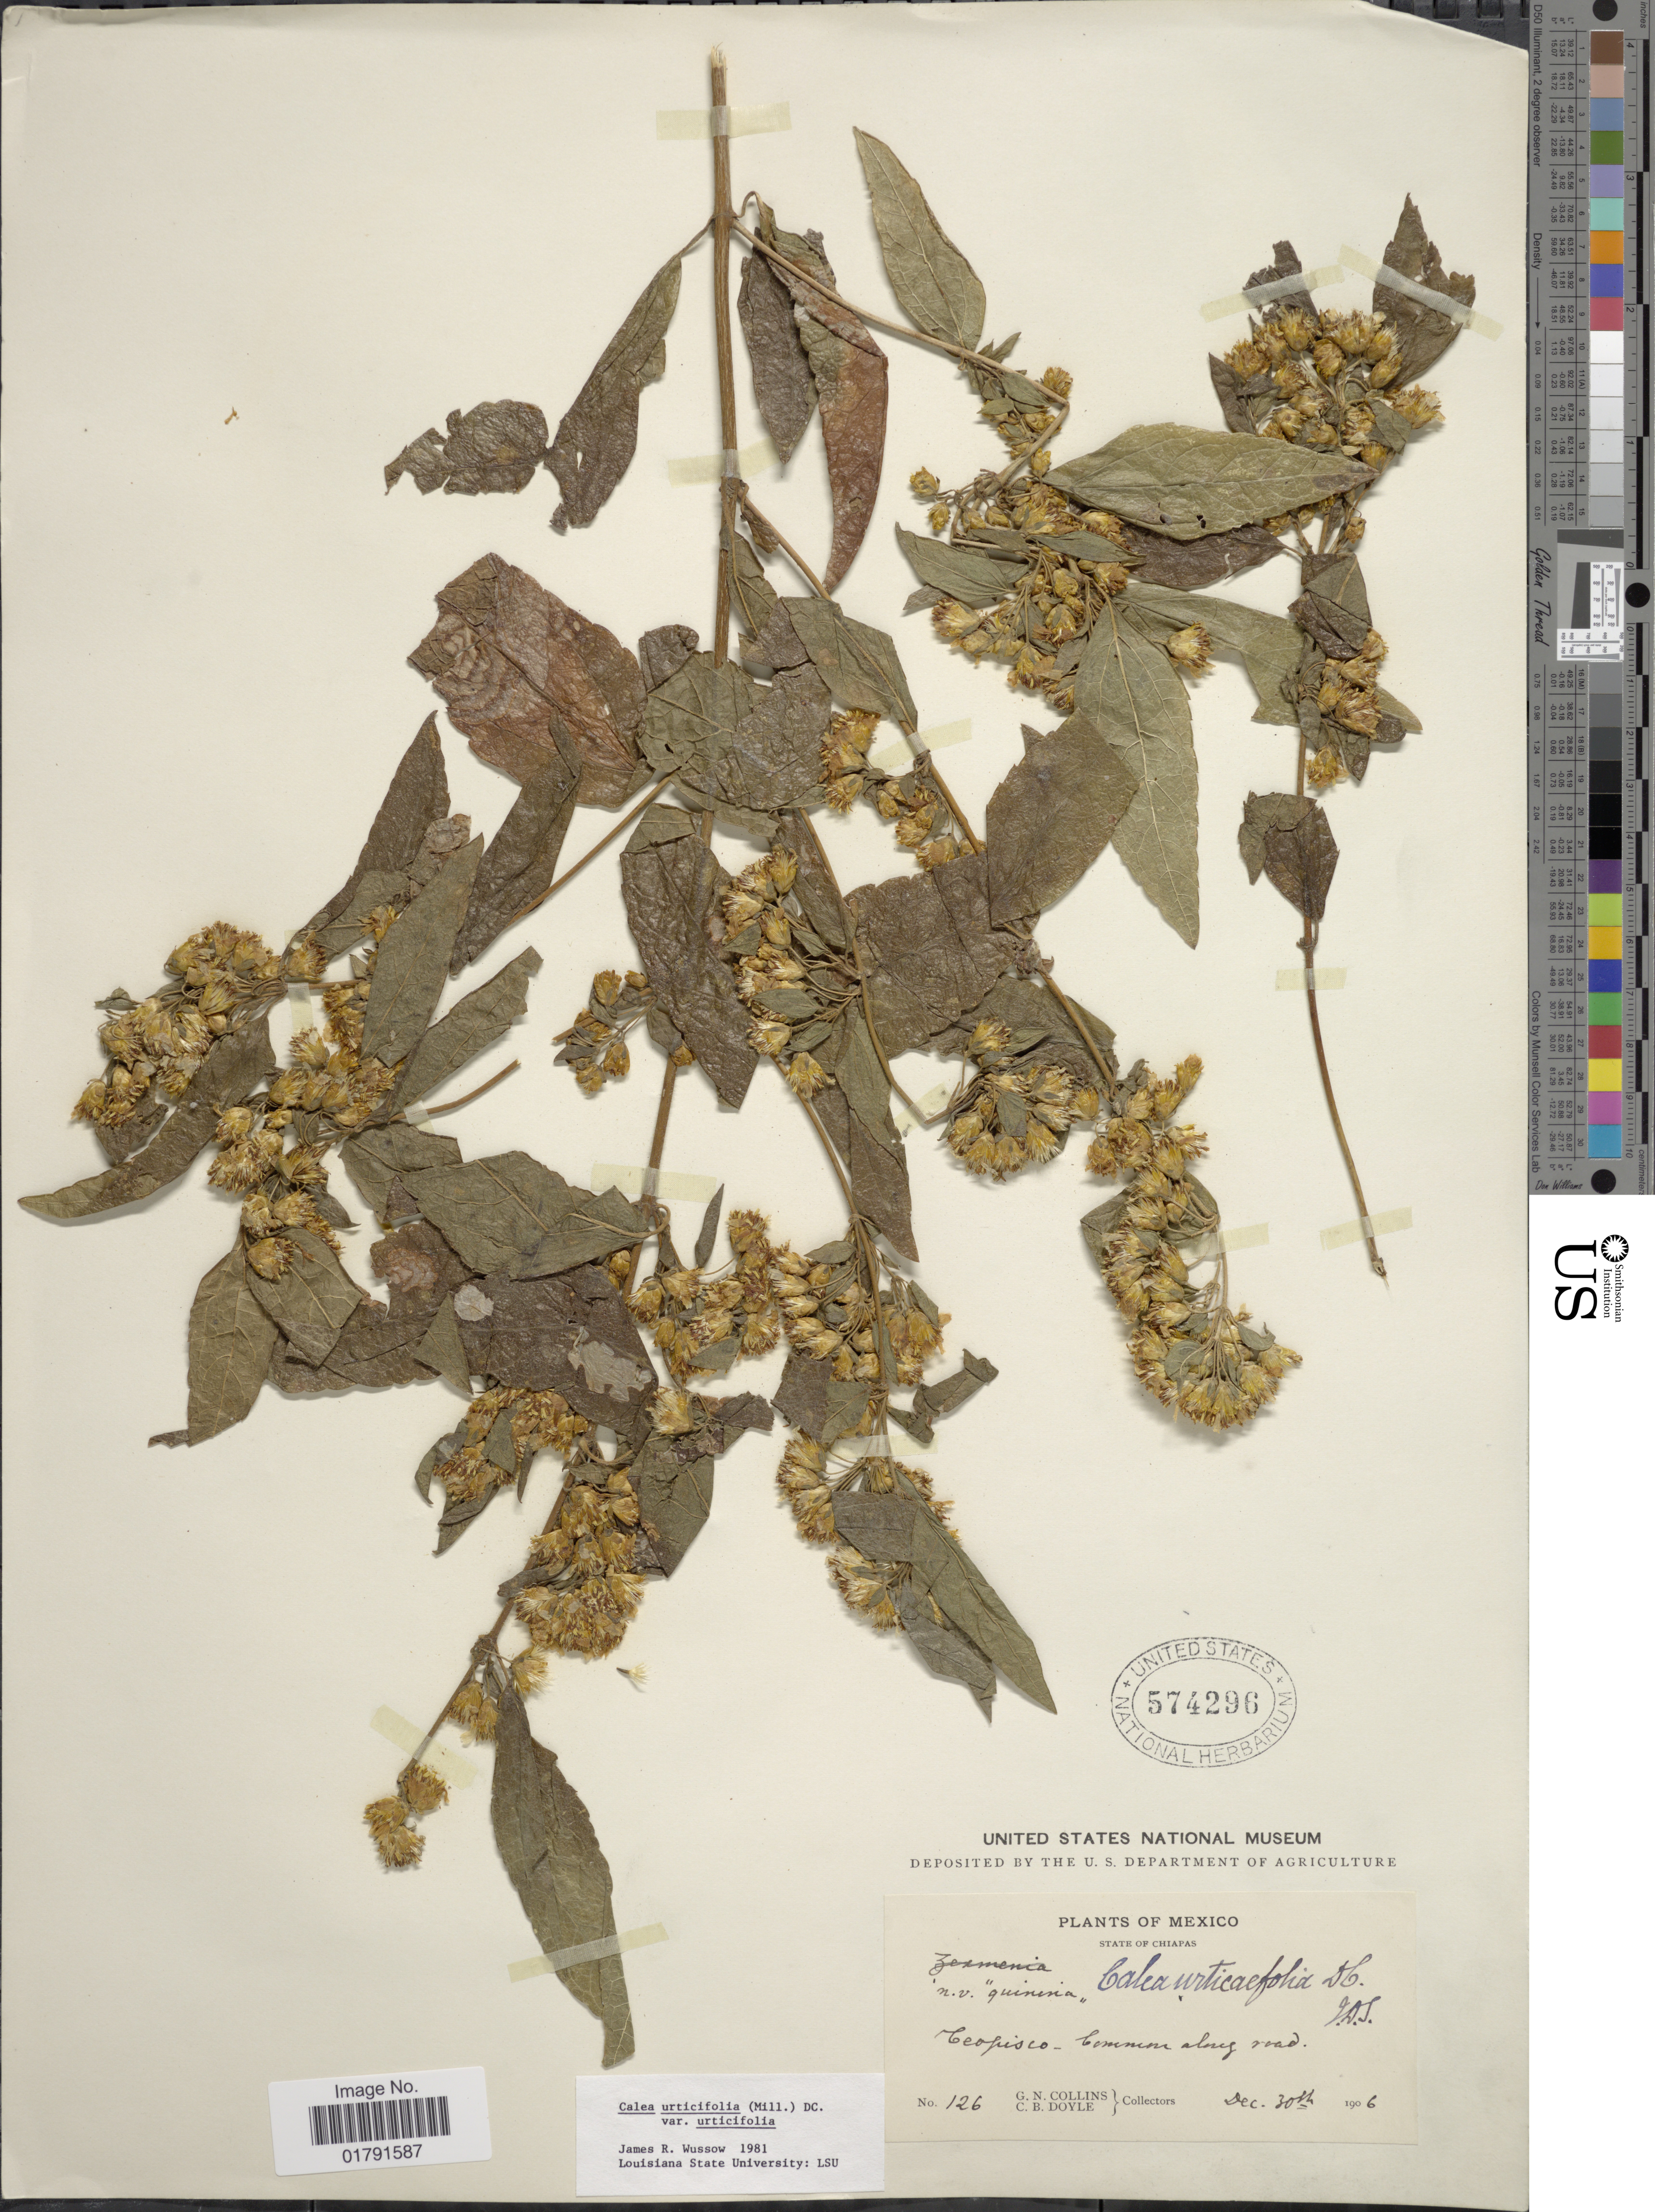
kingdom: Plantae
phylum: Tracheophyta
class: Magnoliopsida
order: Asterales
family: Asteraceae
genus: Calea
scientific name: Calea urticifolia var. urticifolia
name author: (Mill.) DC.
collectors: G. Collins & C. Doyle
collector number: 126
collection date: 1906-12-30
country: Mexico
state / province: Chiapas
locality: Teopisco, common along road.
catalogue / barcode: US 574296